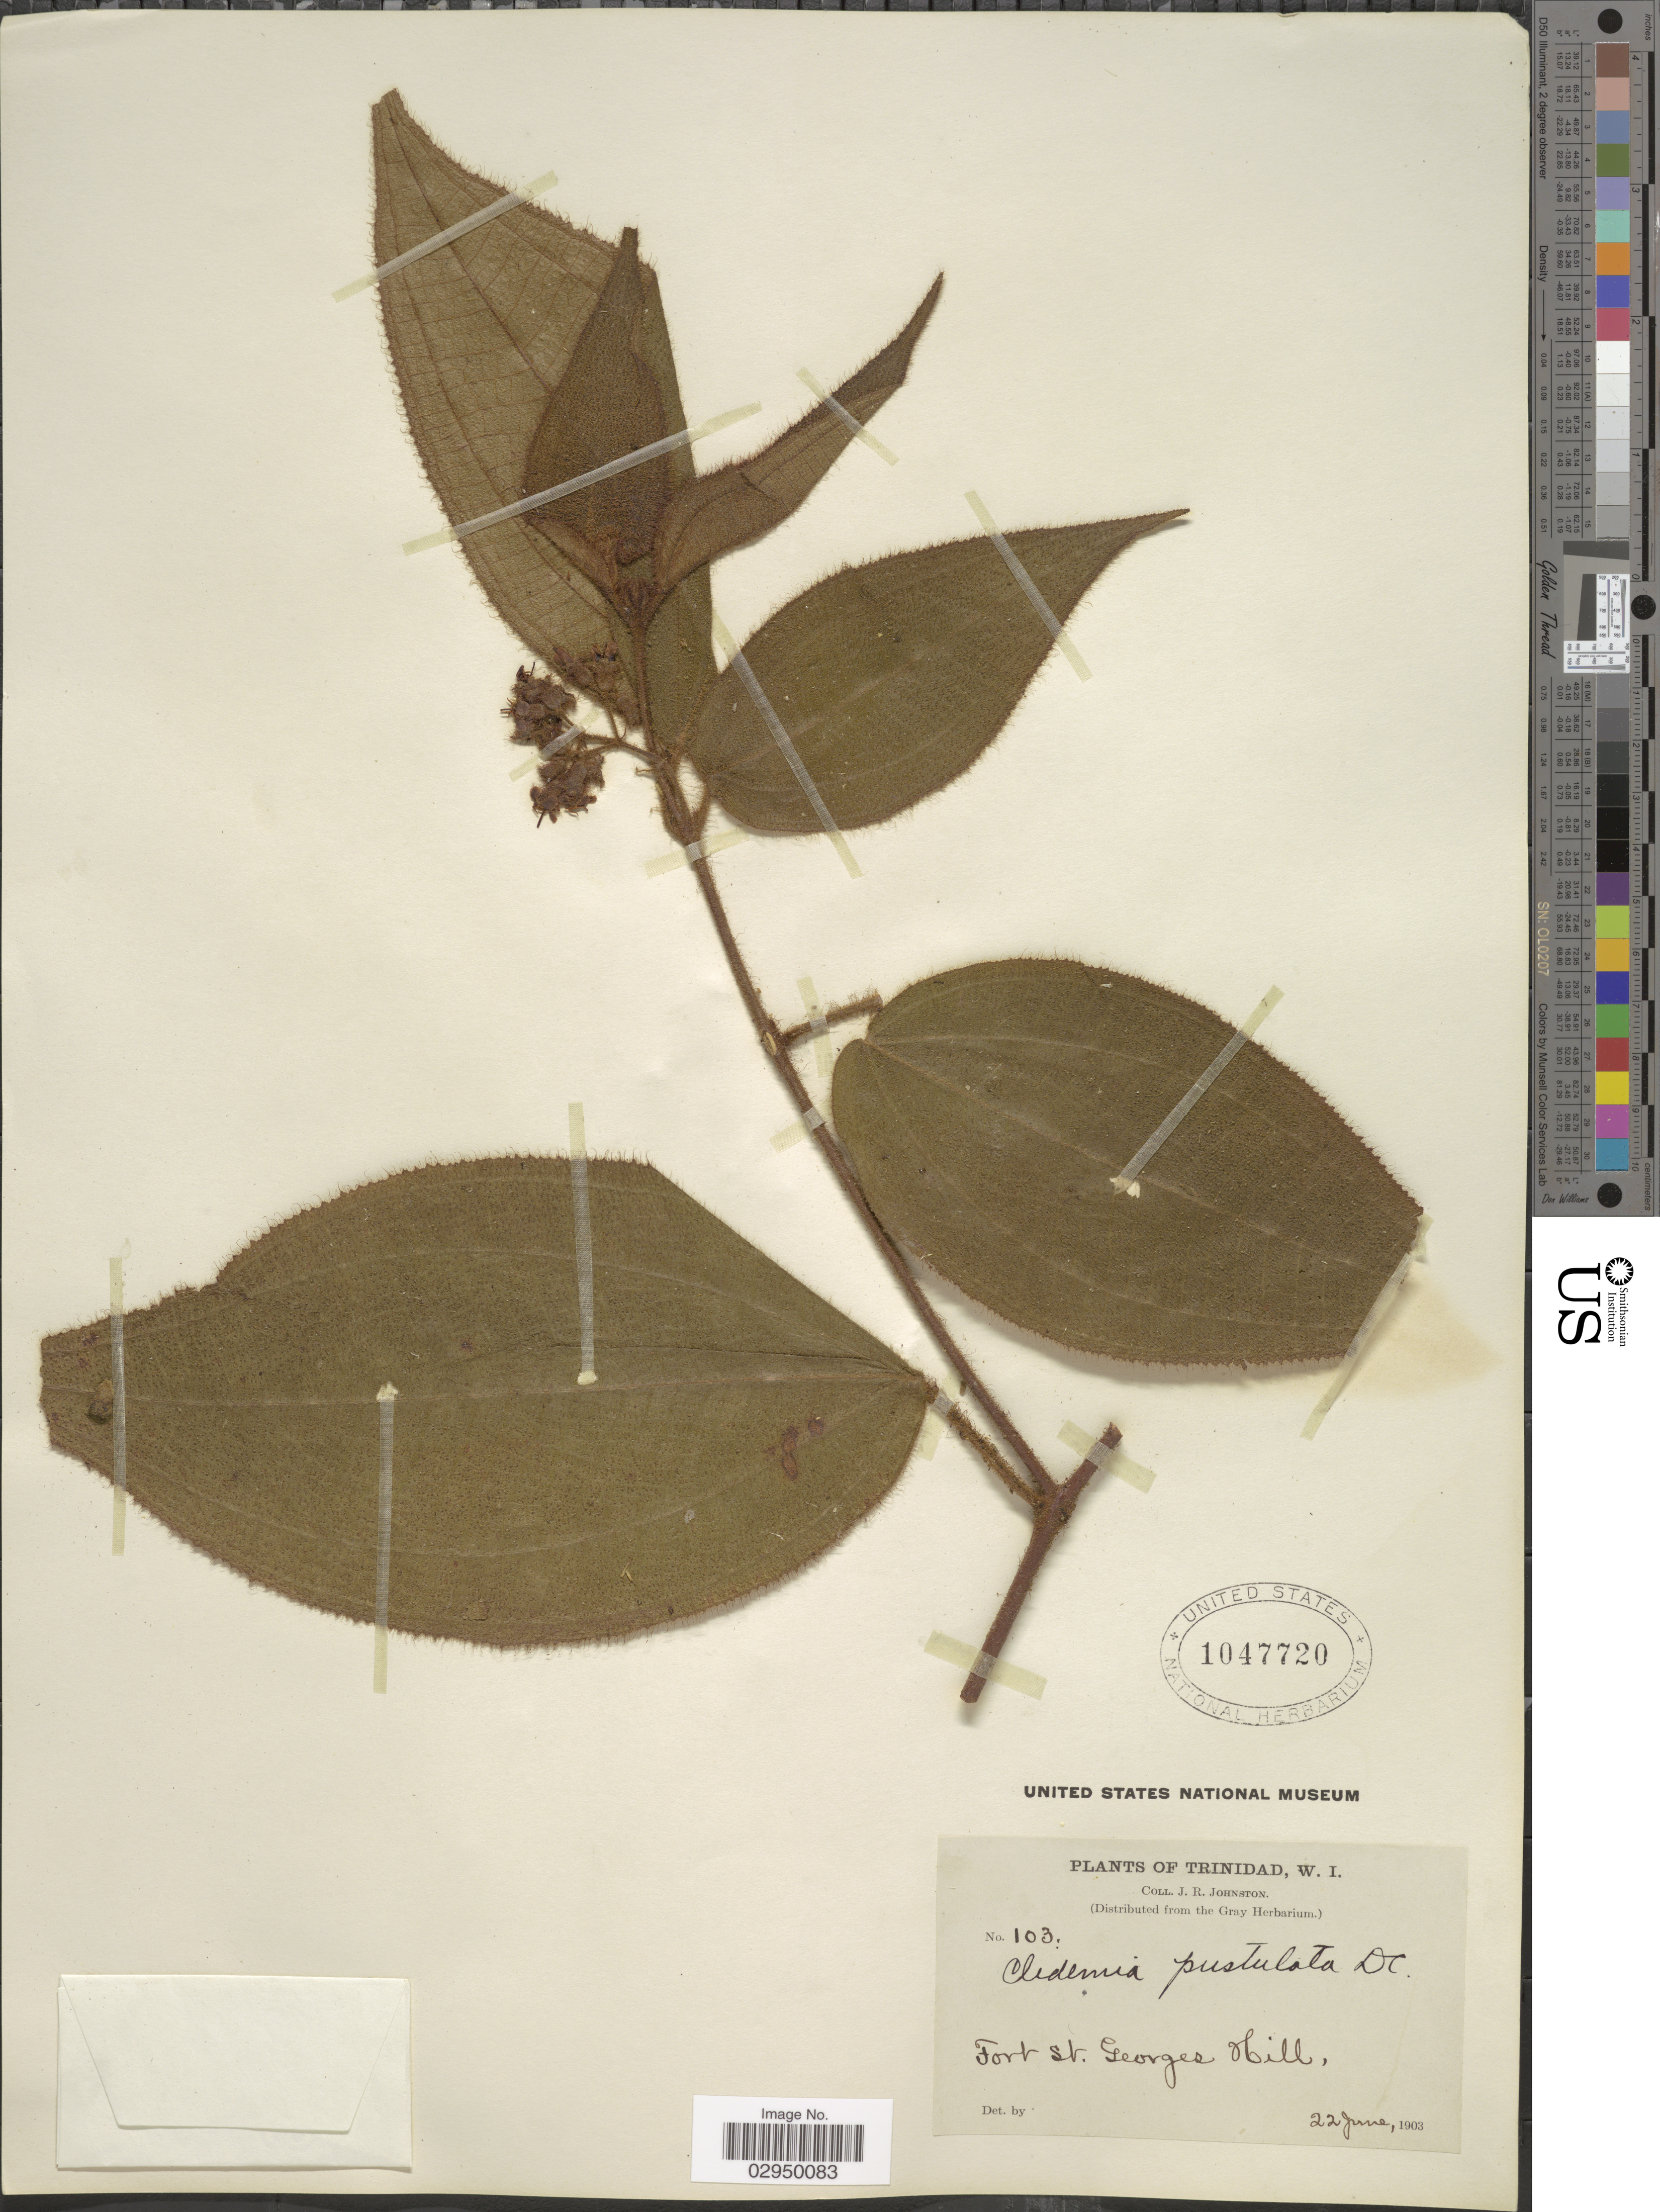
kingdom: Plantae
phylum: Tracheophyta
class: Magnoliopsida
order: Myrtales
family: Melastomataceae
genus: Clidemia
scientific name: Clidemia urceolata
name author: DC.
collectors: J. Johnston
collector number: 103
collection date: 1903-06-22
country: Trinidad and Tobago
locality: Trinidad, W. I. Fort St. Georges Hill.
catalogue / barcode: US 1047720